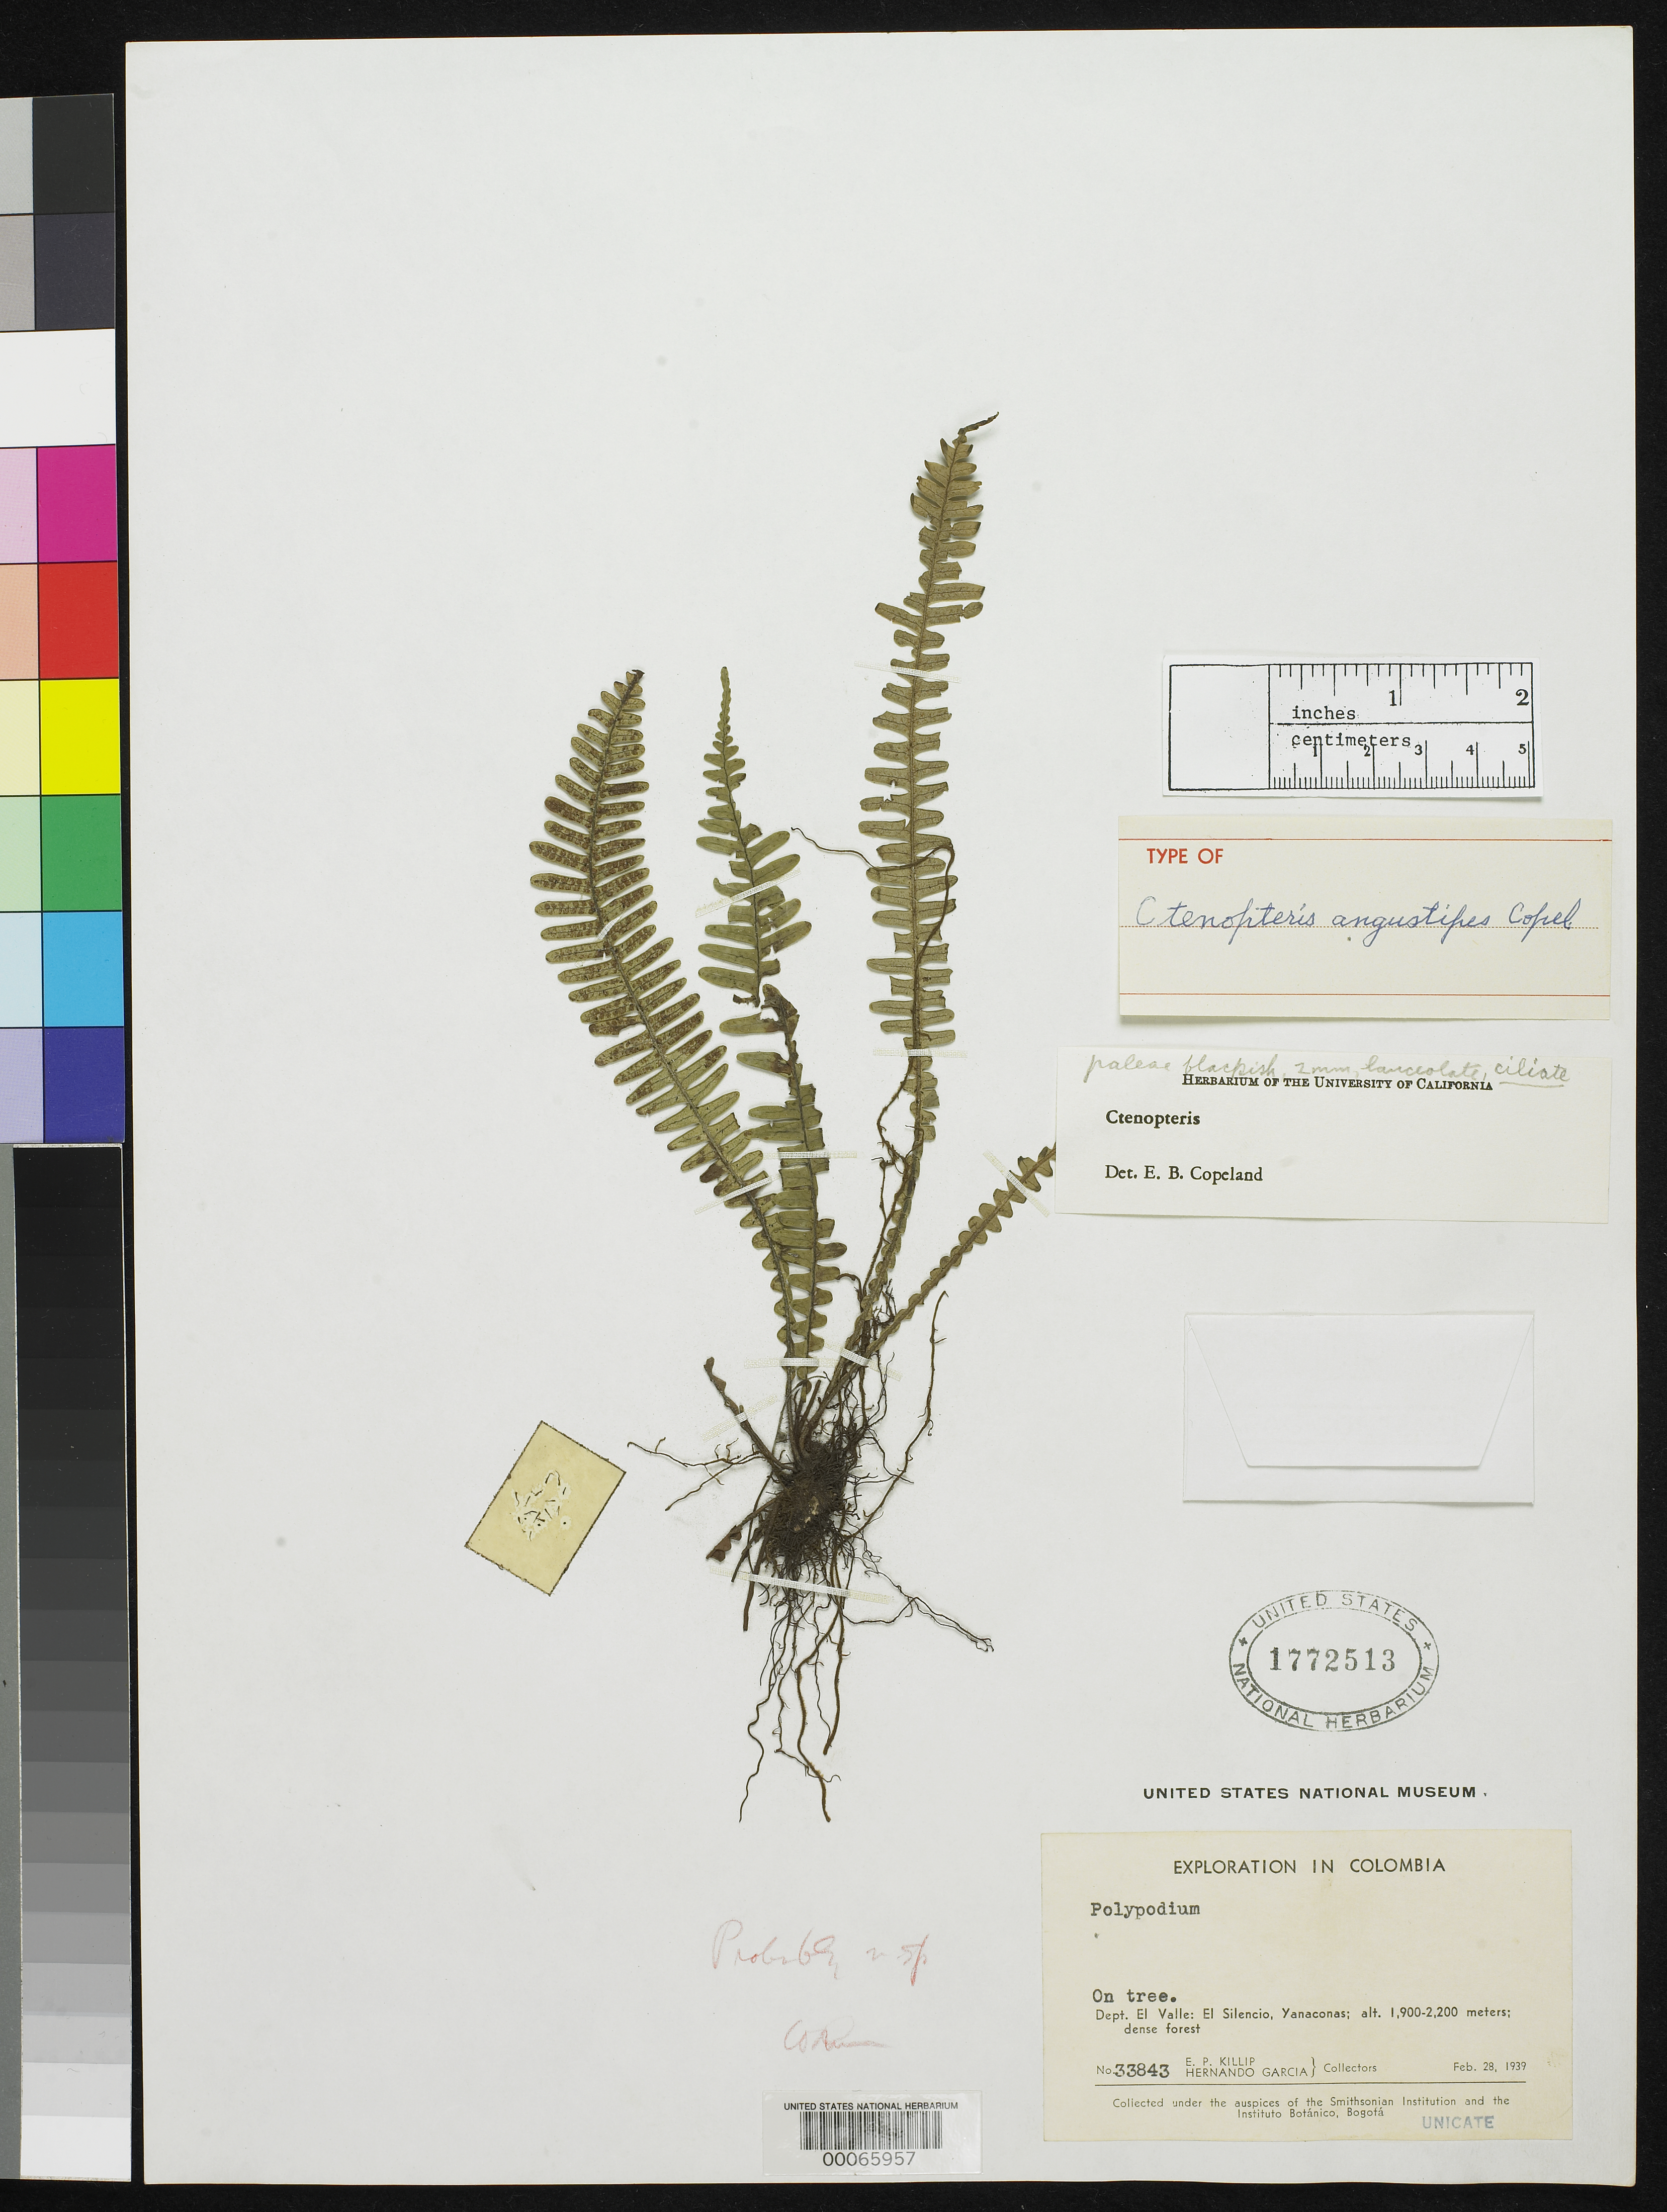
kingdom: Plantae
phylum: Tracheophyta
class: Polypodiopsida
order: Polypodiales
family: Polypodiaceae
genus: Ctenopteris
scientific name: Ctenopteris angustipes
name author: Copel.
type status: Holotype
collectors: E. P. Killip & H. García Barriga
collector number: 33843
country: Colombia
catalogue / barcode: US 1772513